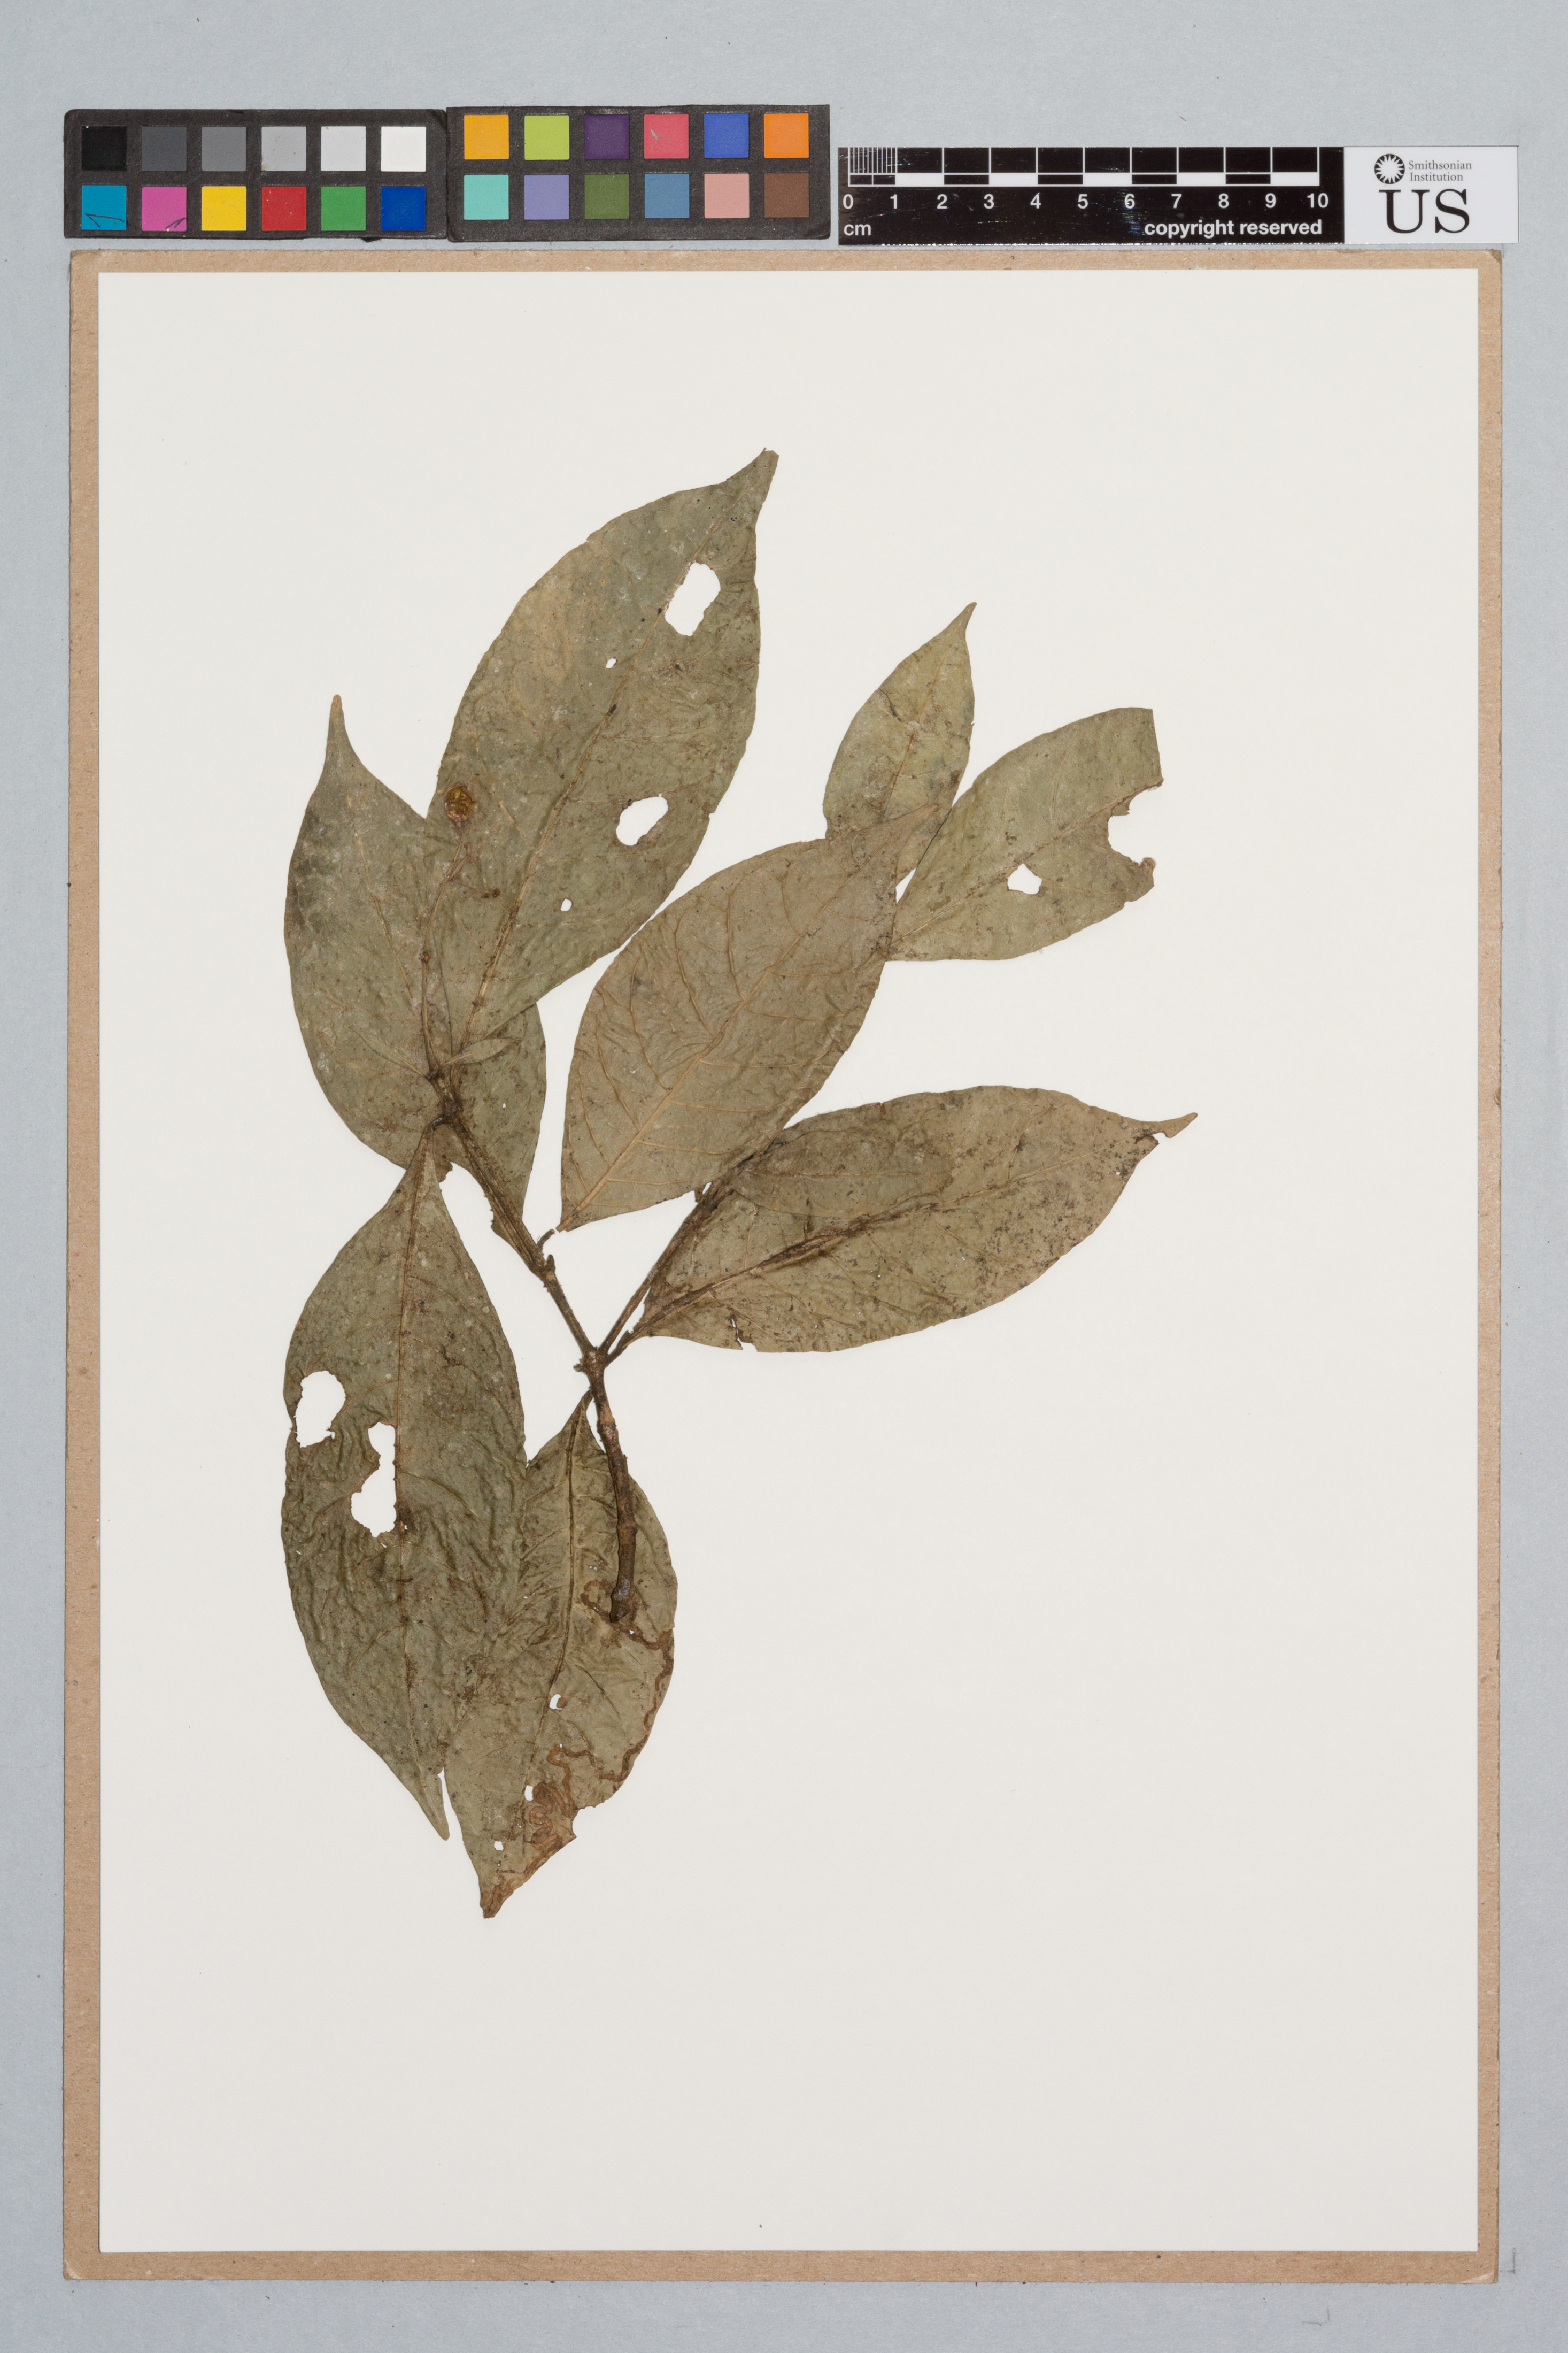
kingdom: Plantae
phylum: Tracheophyta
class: Magnoliopsida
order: Gentianales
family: Rubiaceae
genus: Psychotria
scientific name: Psychotria astrellantha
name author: Wernham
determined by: Taylor, Charlotte M.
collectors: H. D. Clarke, R. Williams & C. Perry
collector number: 8643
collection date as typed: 15 September 1999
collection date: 1999-09-15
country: Guyana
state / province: U. Takutu-U. Essequibo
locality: Wassarai Mts., summit of unnamed peak, 10.5 km S of S. Kassikaityu R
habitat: Dense forest and scrub forest on peat and granite, with Tricholia, Ficus and Guadua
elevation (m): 900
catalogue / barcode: US 3440834